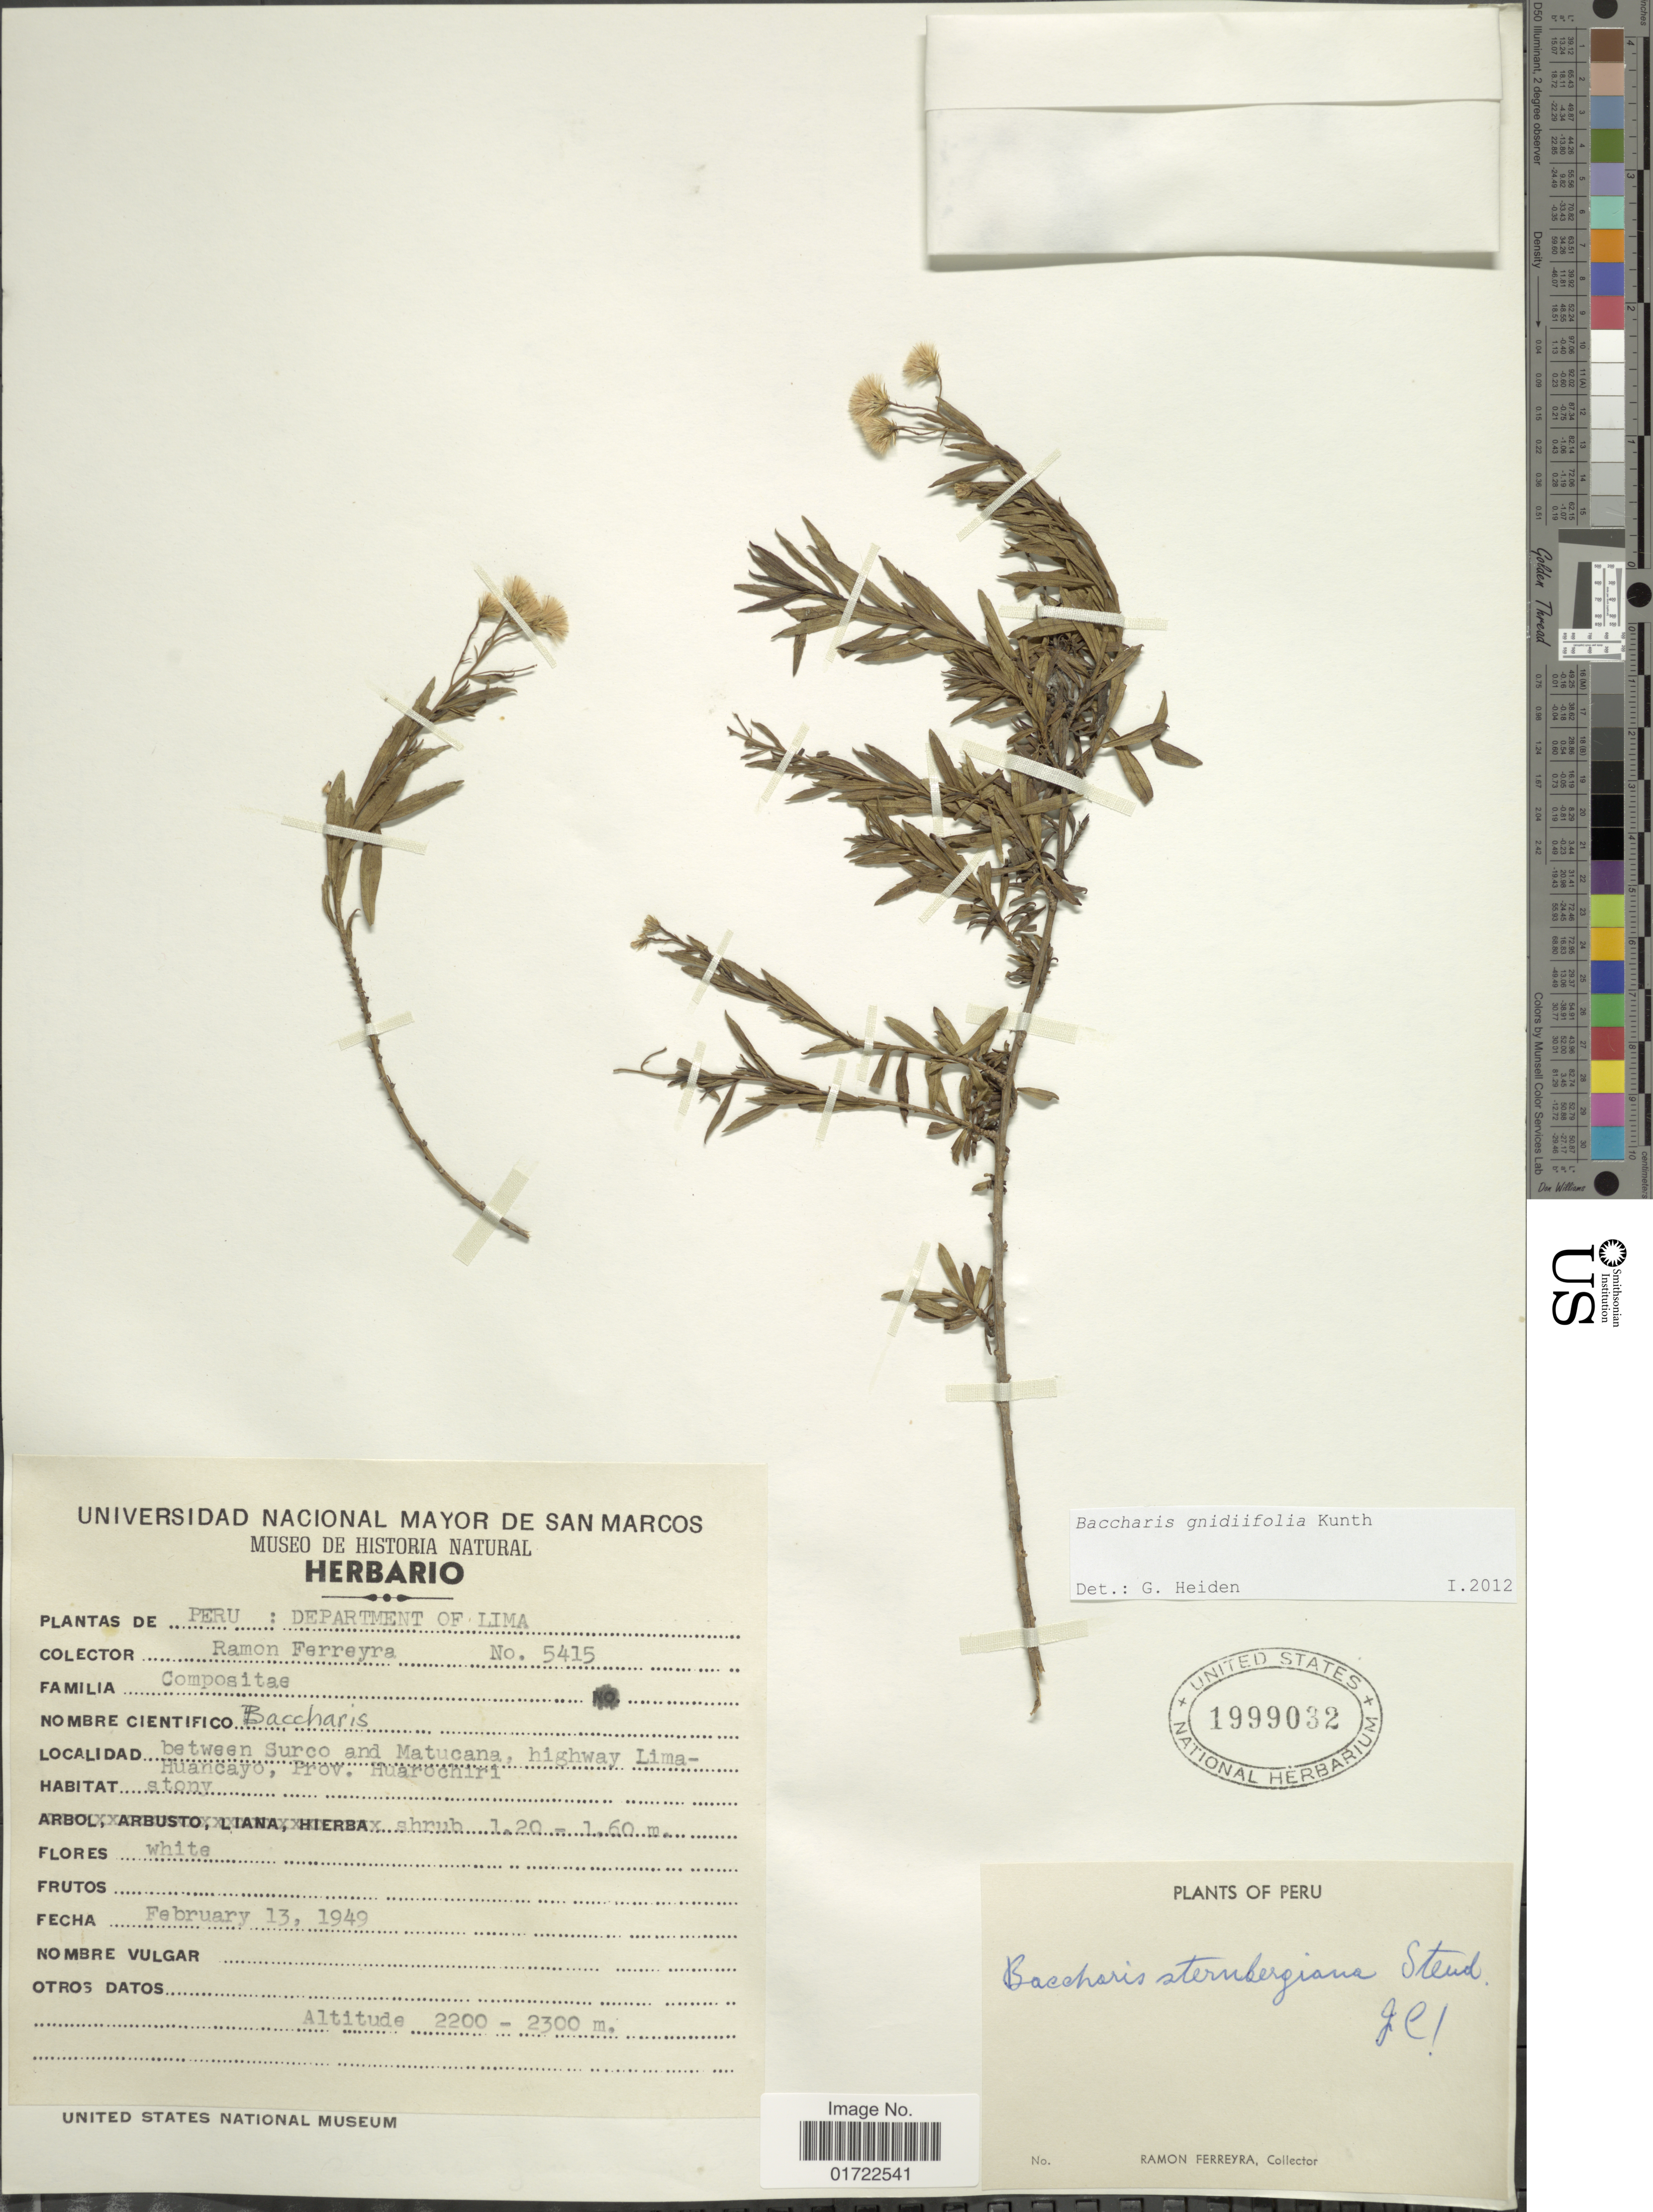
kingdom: Plantae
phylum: Tracheophyta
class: Magnoliopsida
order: Asterales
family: Asteraceae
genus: Baccharis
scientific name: Baccharis gnidiifolia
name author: Kunth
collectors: R. A. Ferreyra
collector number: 5415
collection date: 1949-02-13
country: Peru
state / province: Lima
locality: Between Surco and Matucana, highway Lima-Huancayo, Prov. Huarochiri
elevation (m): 2200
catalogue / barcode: US 1999032